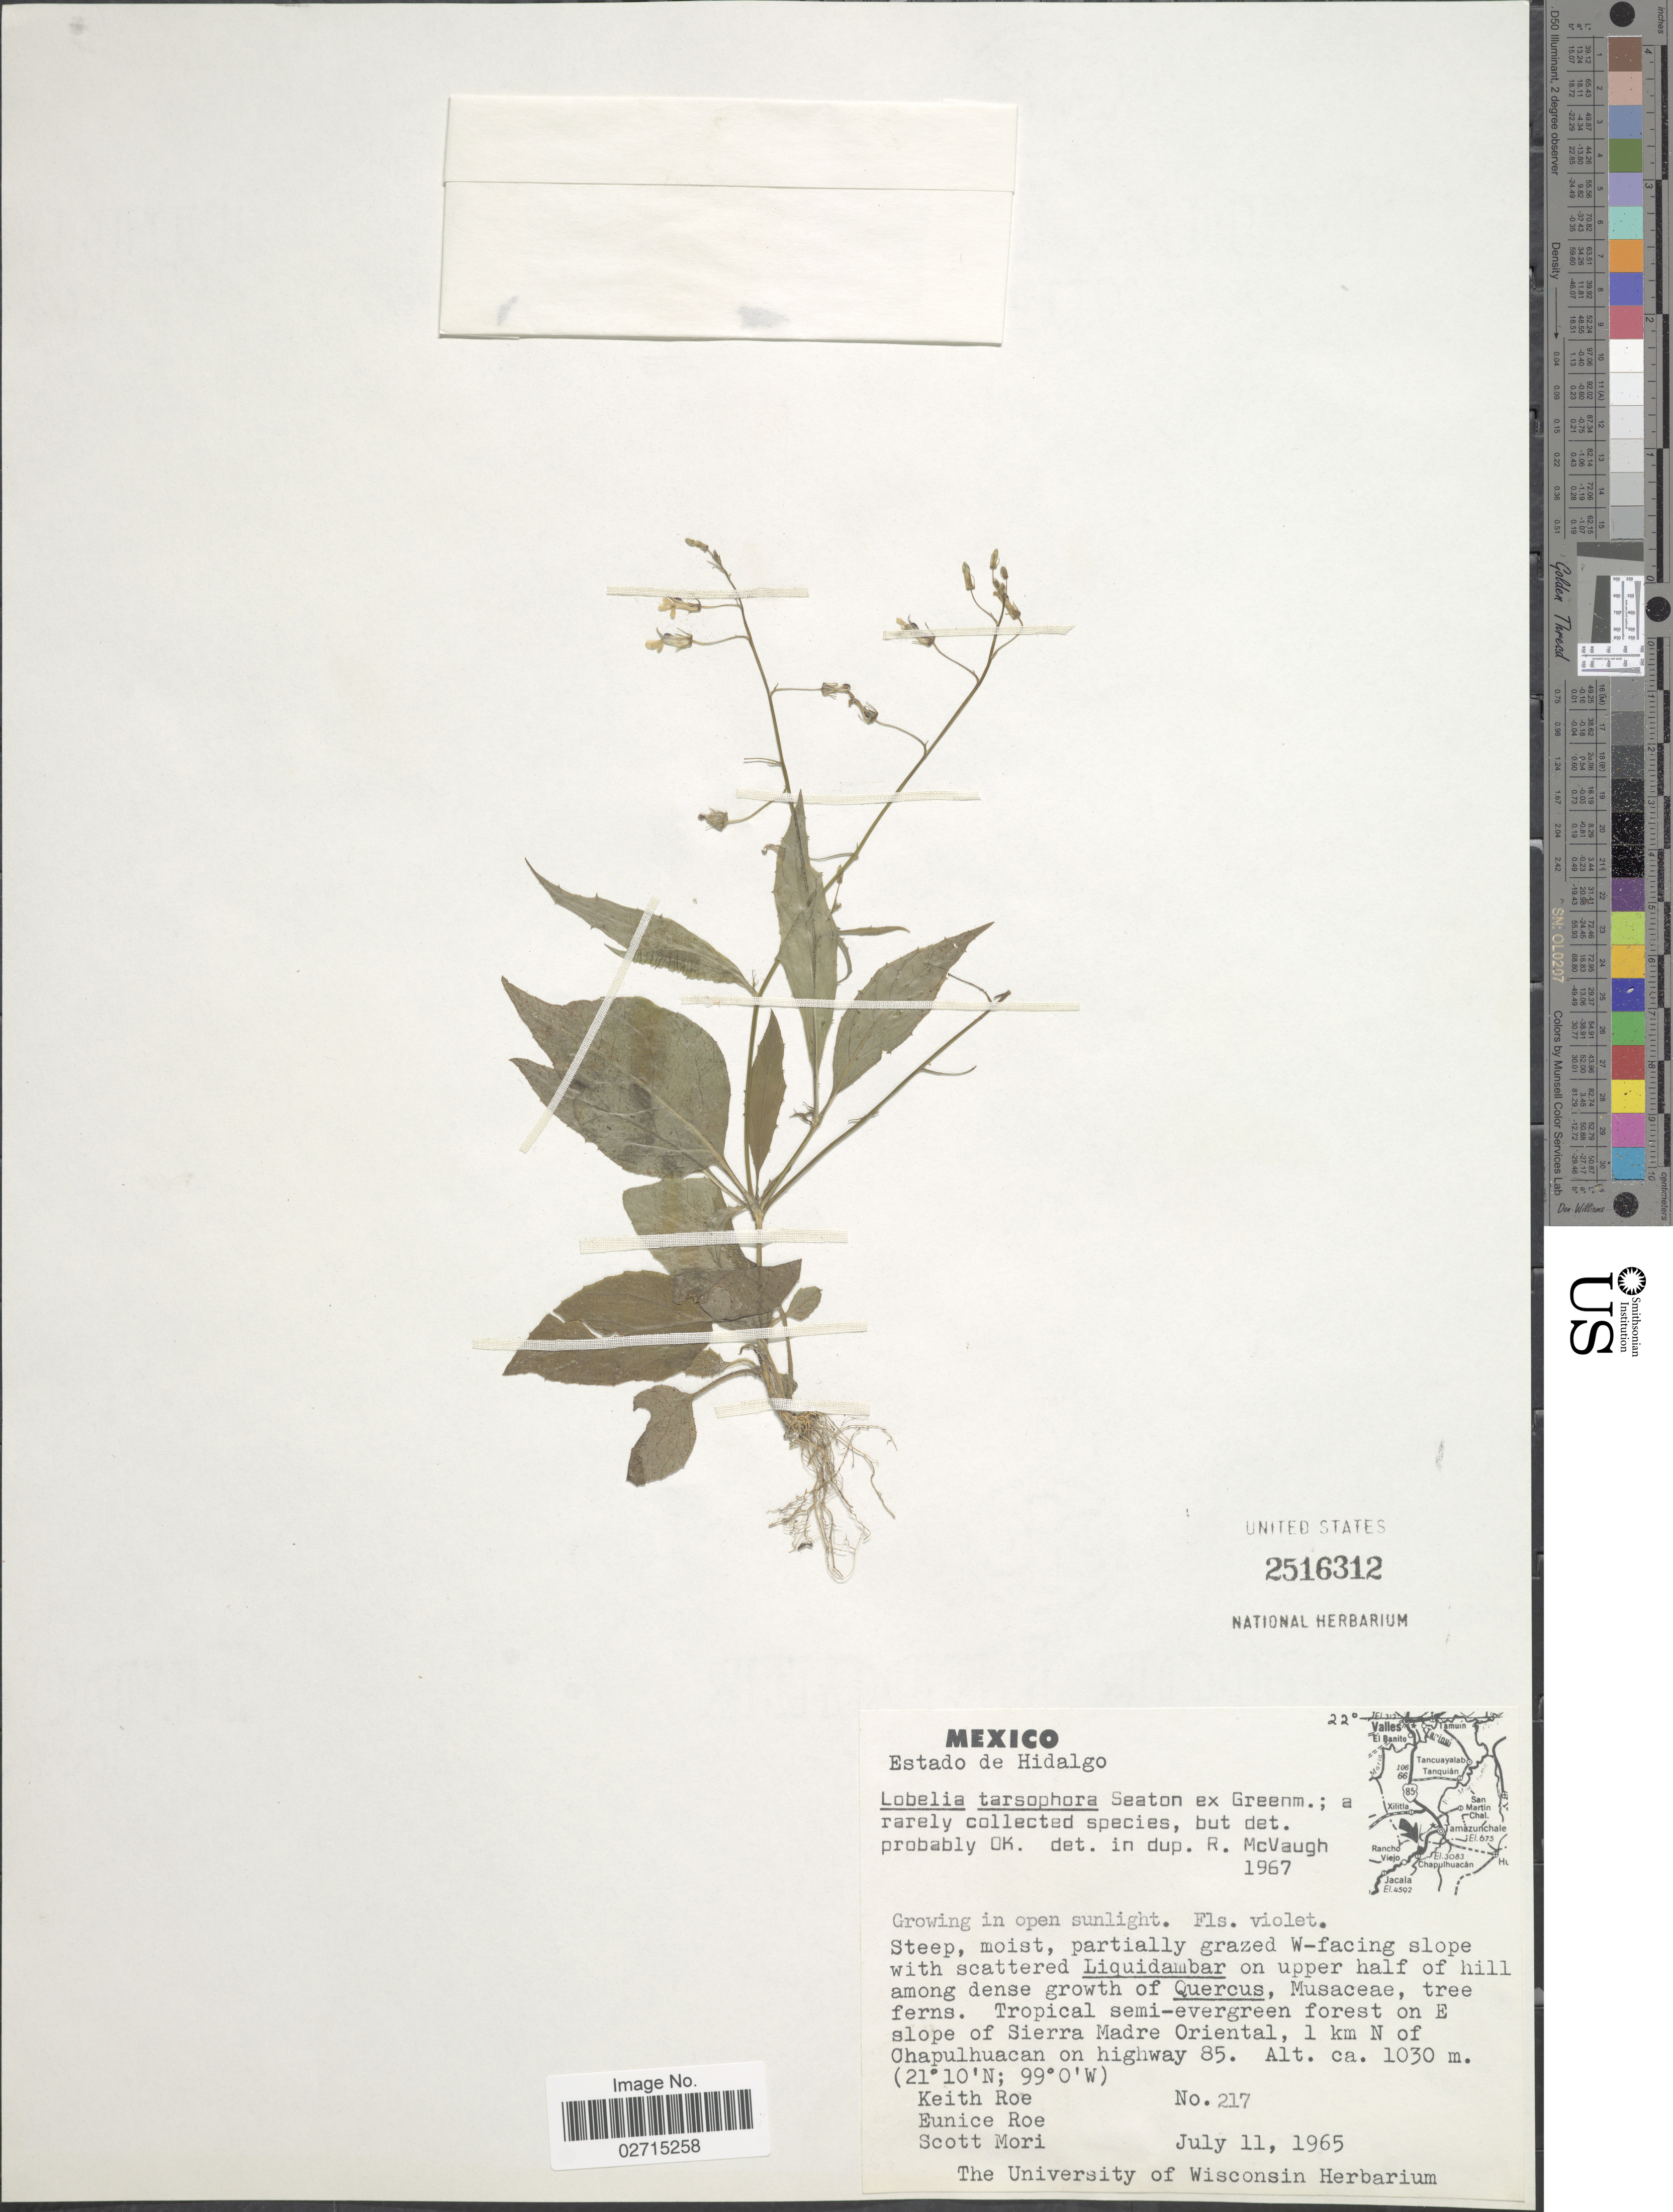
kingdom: Plantae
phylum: Tracheophyta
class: Magnoliopsida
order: Asterales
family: Campanulaceae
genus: Lobelia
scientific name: Lobelia tarsophora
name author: Seaton ex Greenm.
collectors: K. E. Roe, E. Roe & S. Mori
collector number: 217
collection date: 1965-07-11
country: Mexico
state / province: Hidalgo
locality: Tropical semi-evergreen forest on E slope of Sierra Madre Oriental, 1 km N of Chapulhuacan on highway 85.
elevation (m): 1030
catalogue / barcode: US 2516312